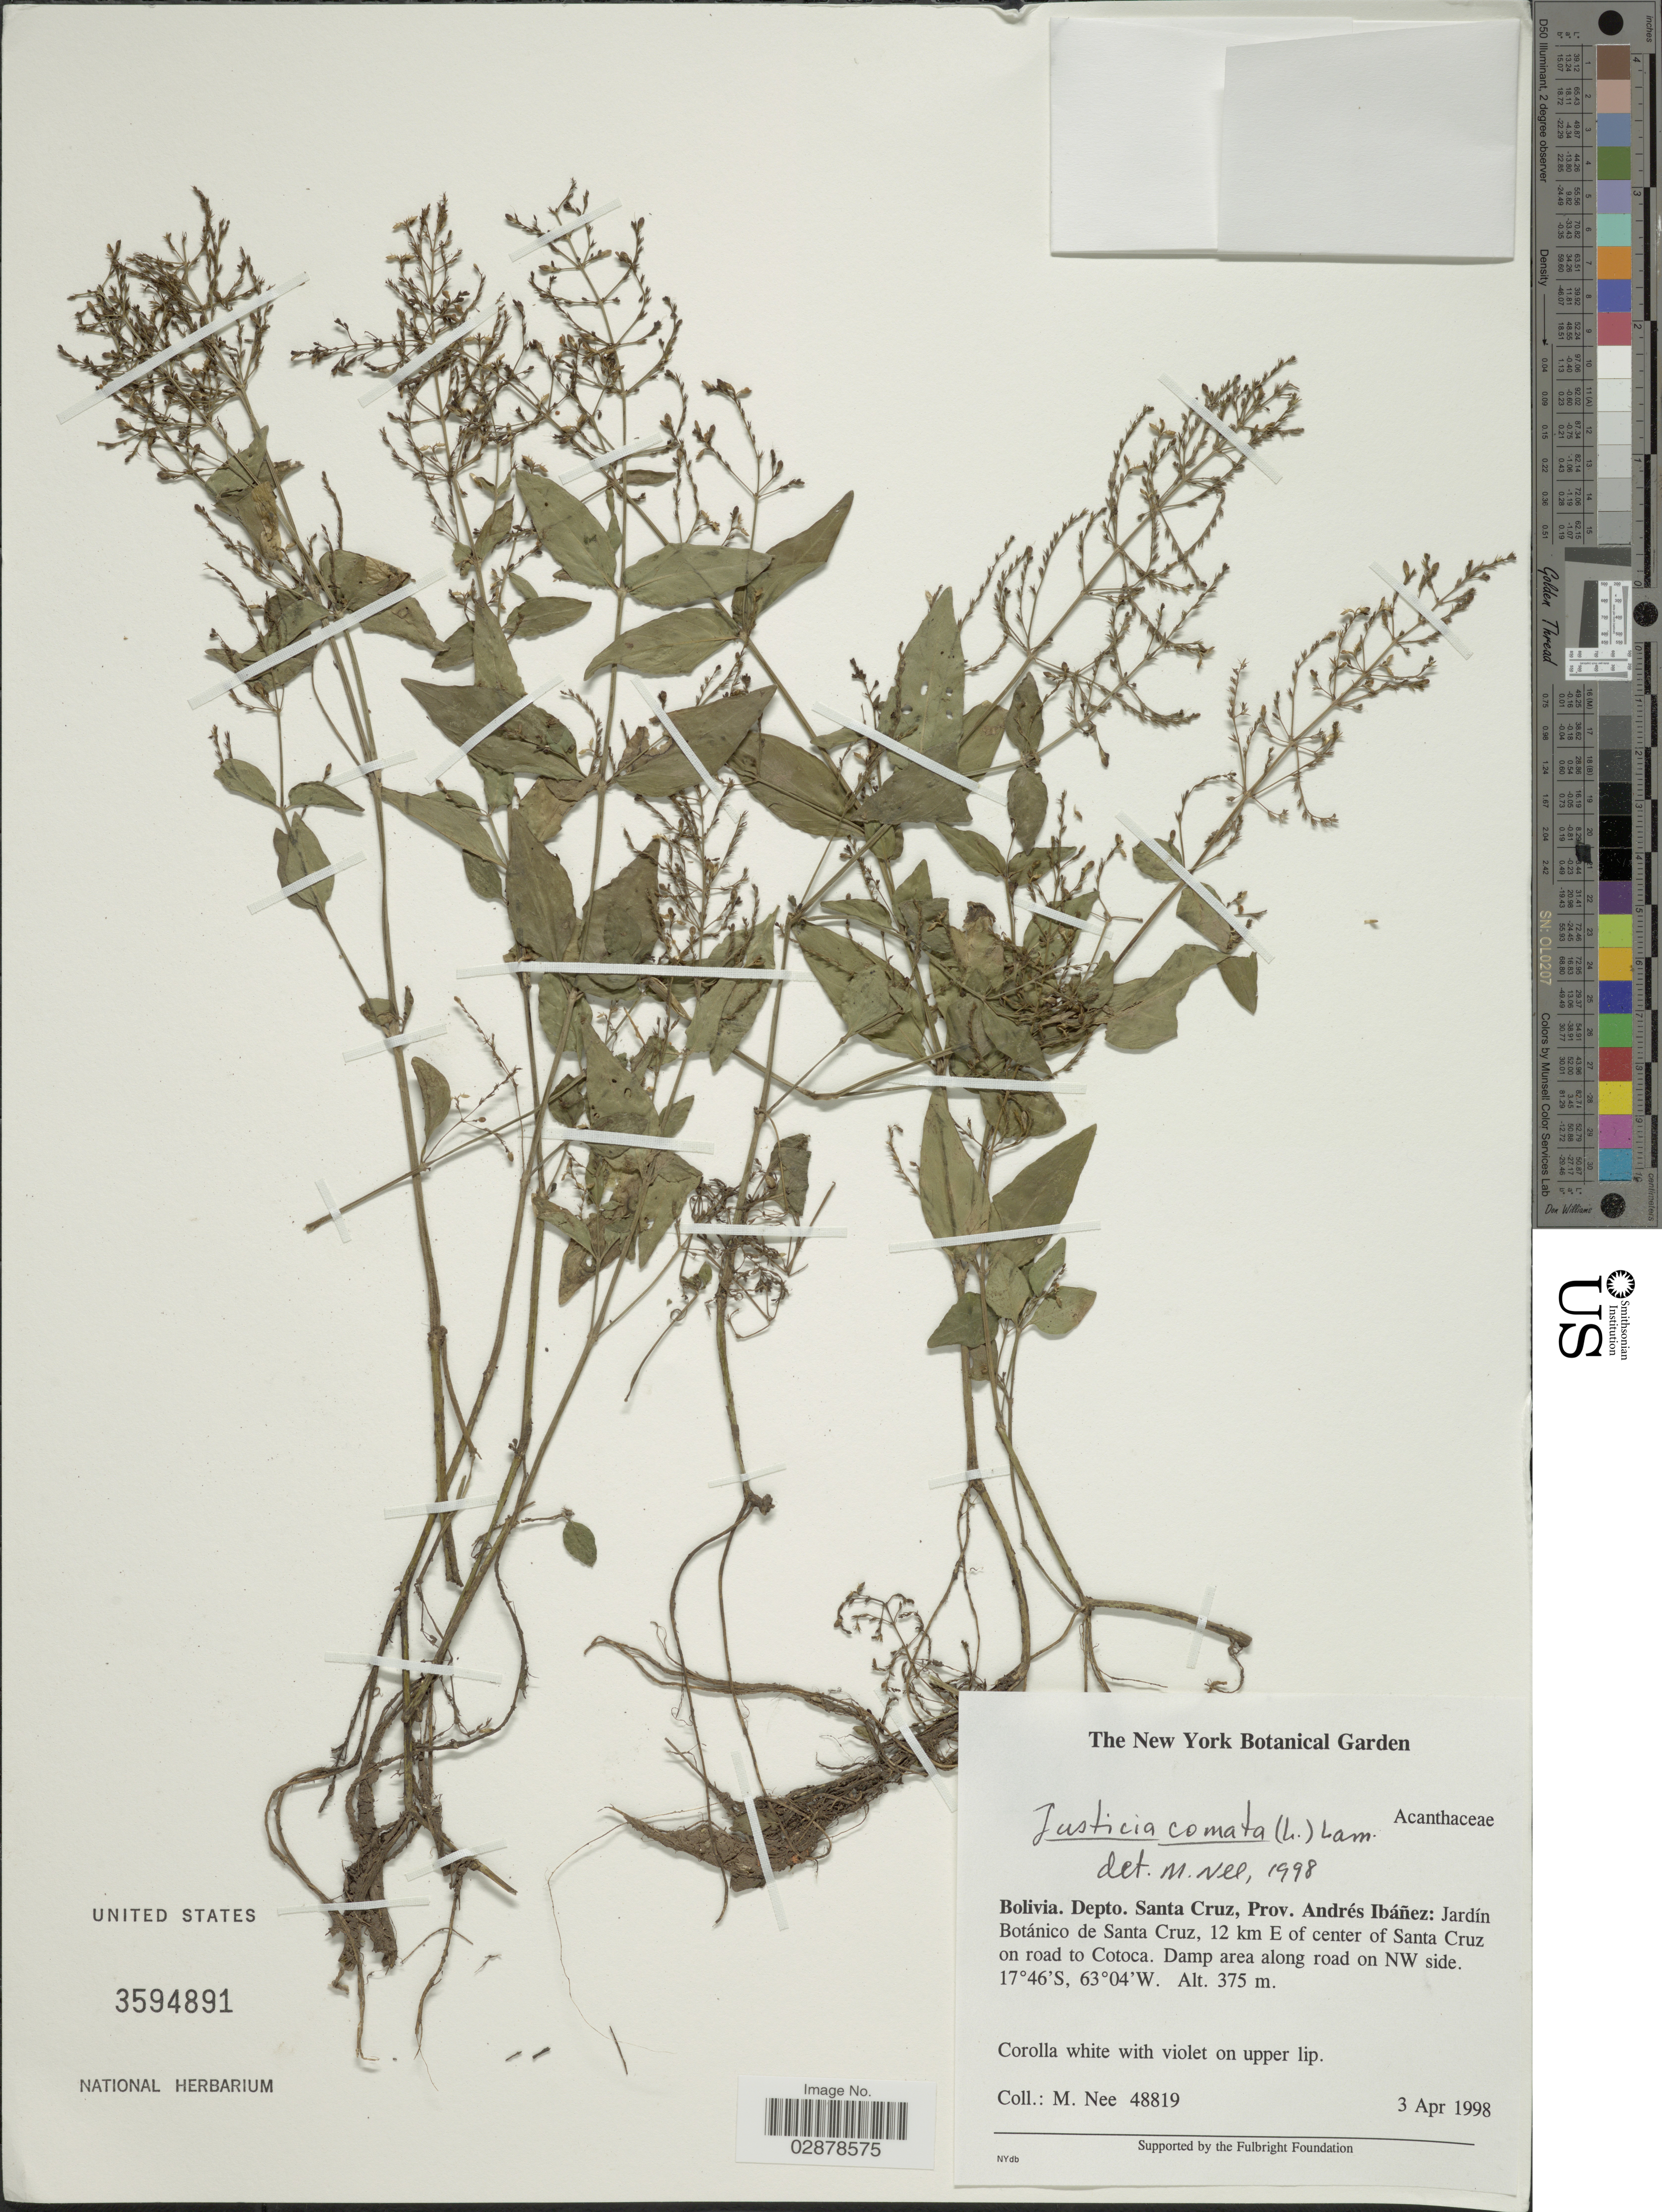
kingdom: Plantae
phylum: Tracheophyta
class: Magnoliopsida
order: Lamiales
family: Acanthaceae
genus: Justicia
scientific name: Justicia comata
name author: (L.) Lam.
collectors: M. Nee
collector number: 48819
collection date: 1998-04-03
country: Bolivia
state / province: Santa Cruz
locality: Depto. Santa Cruz, Prov. Andrés Ibáñez: Jardin Botánico de Santa Cruz, 12 km E of center of Santa Cruz on road to Cotoca, Damp area along road on NW side.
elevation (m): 375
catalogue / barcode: US 3594891